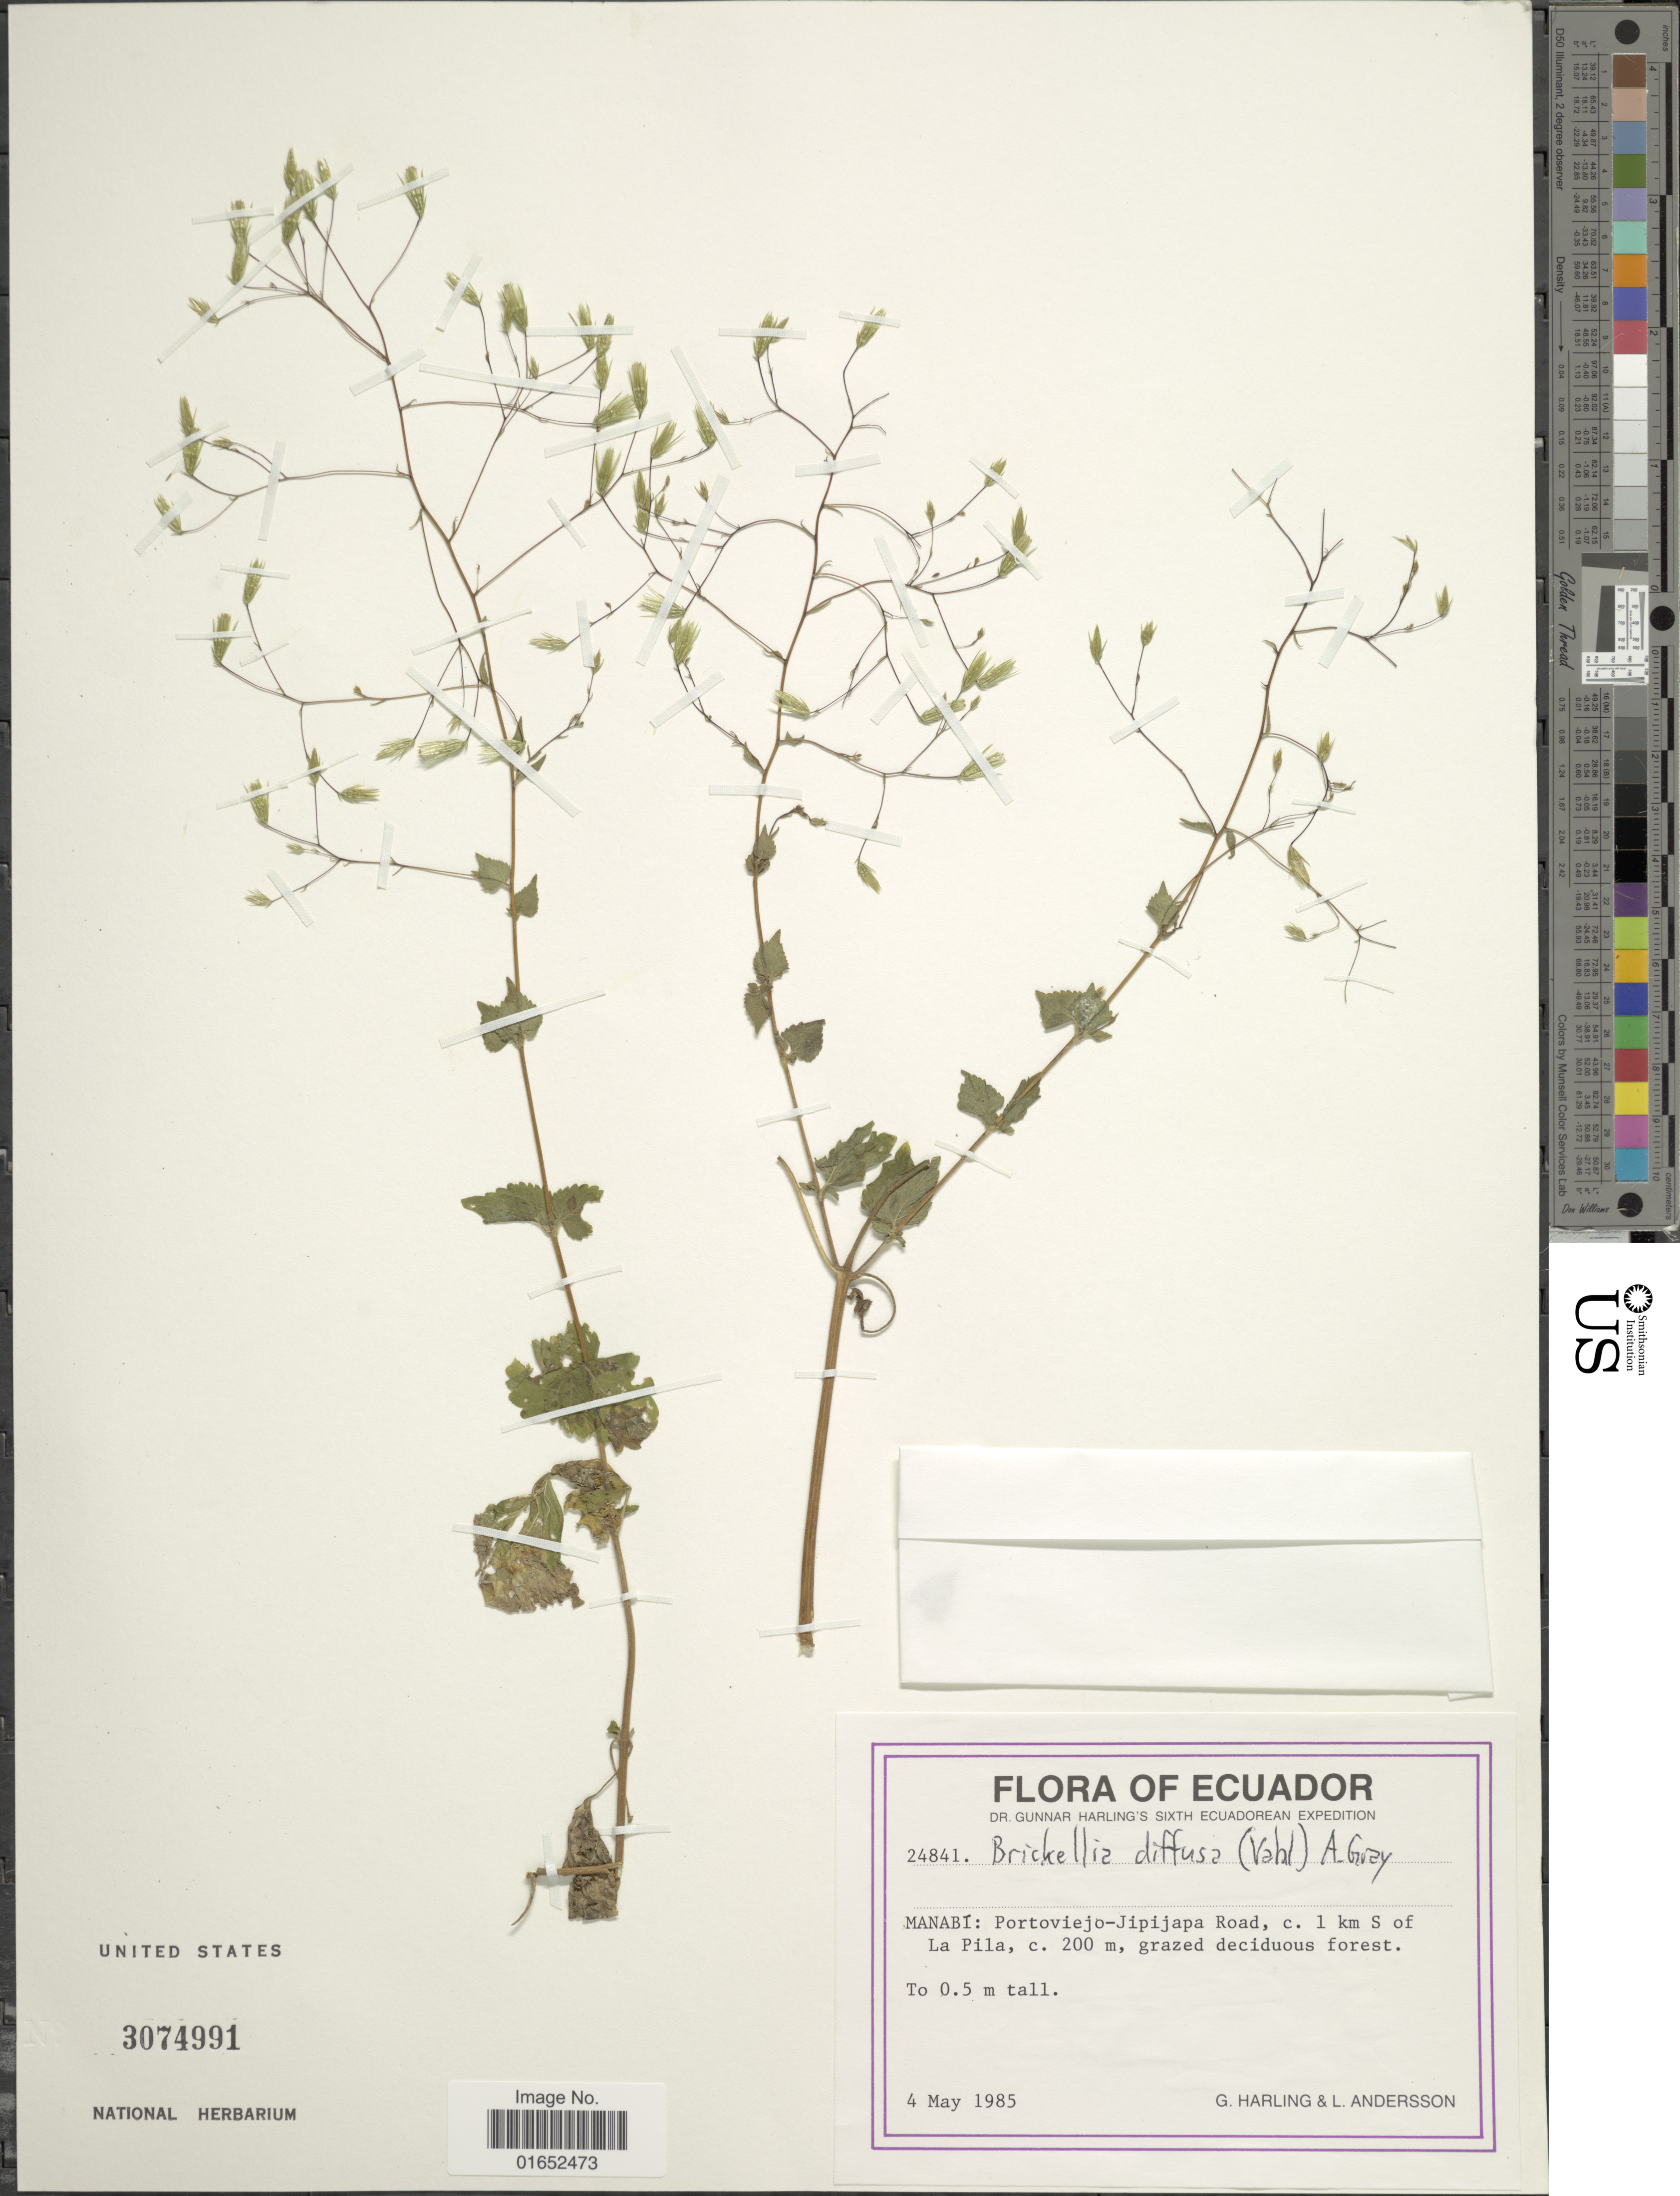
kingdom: Plantae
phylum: Tracheophyta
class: Magnoliopsida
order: Asterales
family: Asteraceae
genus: Brickellia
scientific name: Brickellia diffusa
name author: (Vahl) A. Gray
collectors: G. Harling & L. Andersson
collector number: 24841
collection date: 1985-05-04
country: Ecuador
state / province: Manabí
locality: Portoviejo-Jipijapa Road, c. 1 km S of La Pila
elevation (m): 200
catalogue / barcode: US 3074991